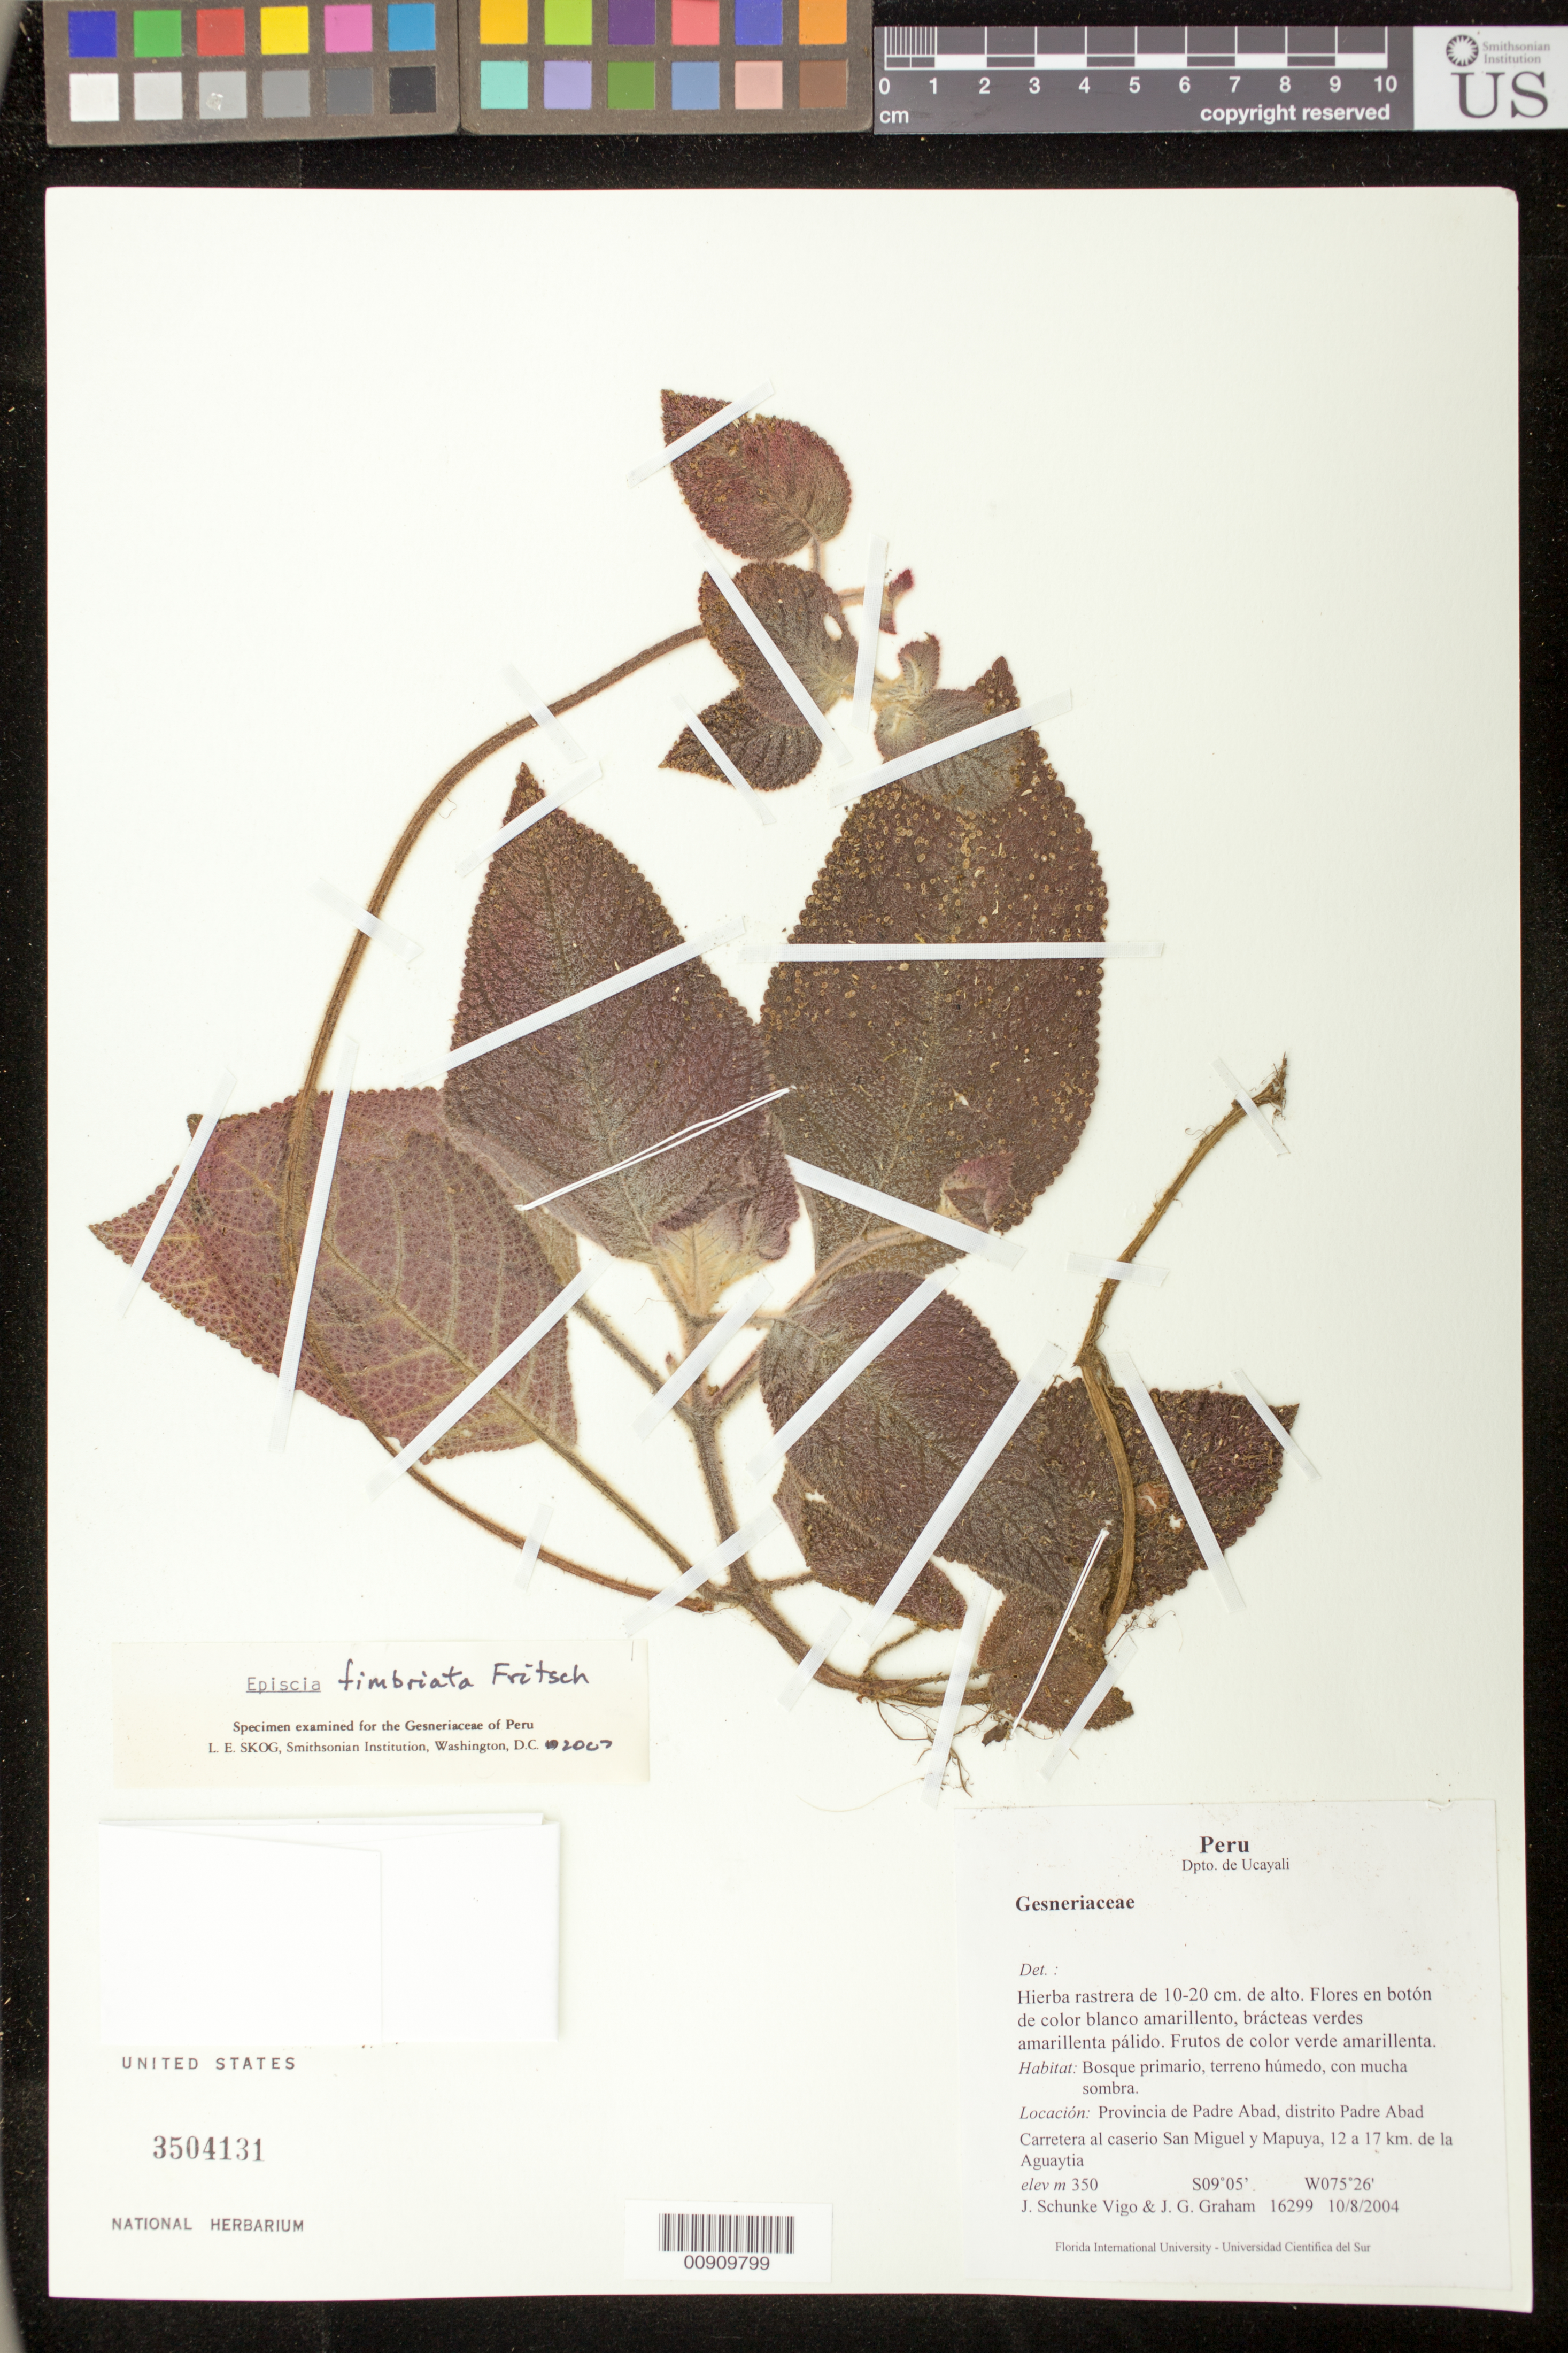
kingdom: Plantae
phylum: Tracheophyta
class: Magnoliopsida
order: Lamiales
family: Gesneriaceae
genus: Episcia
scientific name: Episcia fimbriata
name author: Fritsch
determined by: Skog, Laurence E.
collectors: J. Schunke Vigo & J. G. Graham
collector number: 16299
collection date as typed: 08 Oct 2004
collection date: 2004-10-08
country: Peru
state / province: Ucayali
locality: Provincia de Padre Abad, distrito Padre Abad. Carretera al caserio San Miguel y Mapuya, 12 a 17 km de la Aguaytia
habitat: Bosque primario, terreno húmedo, con mucha sombra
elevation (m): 350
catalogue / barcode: US 3504131